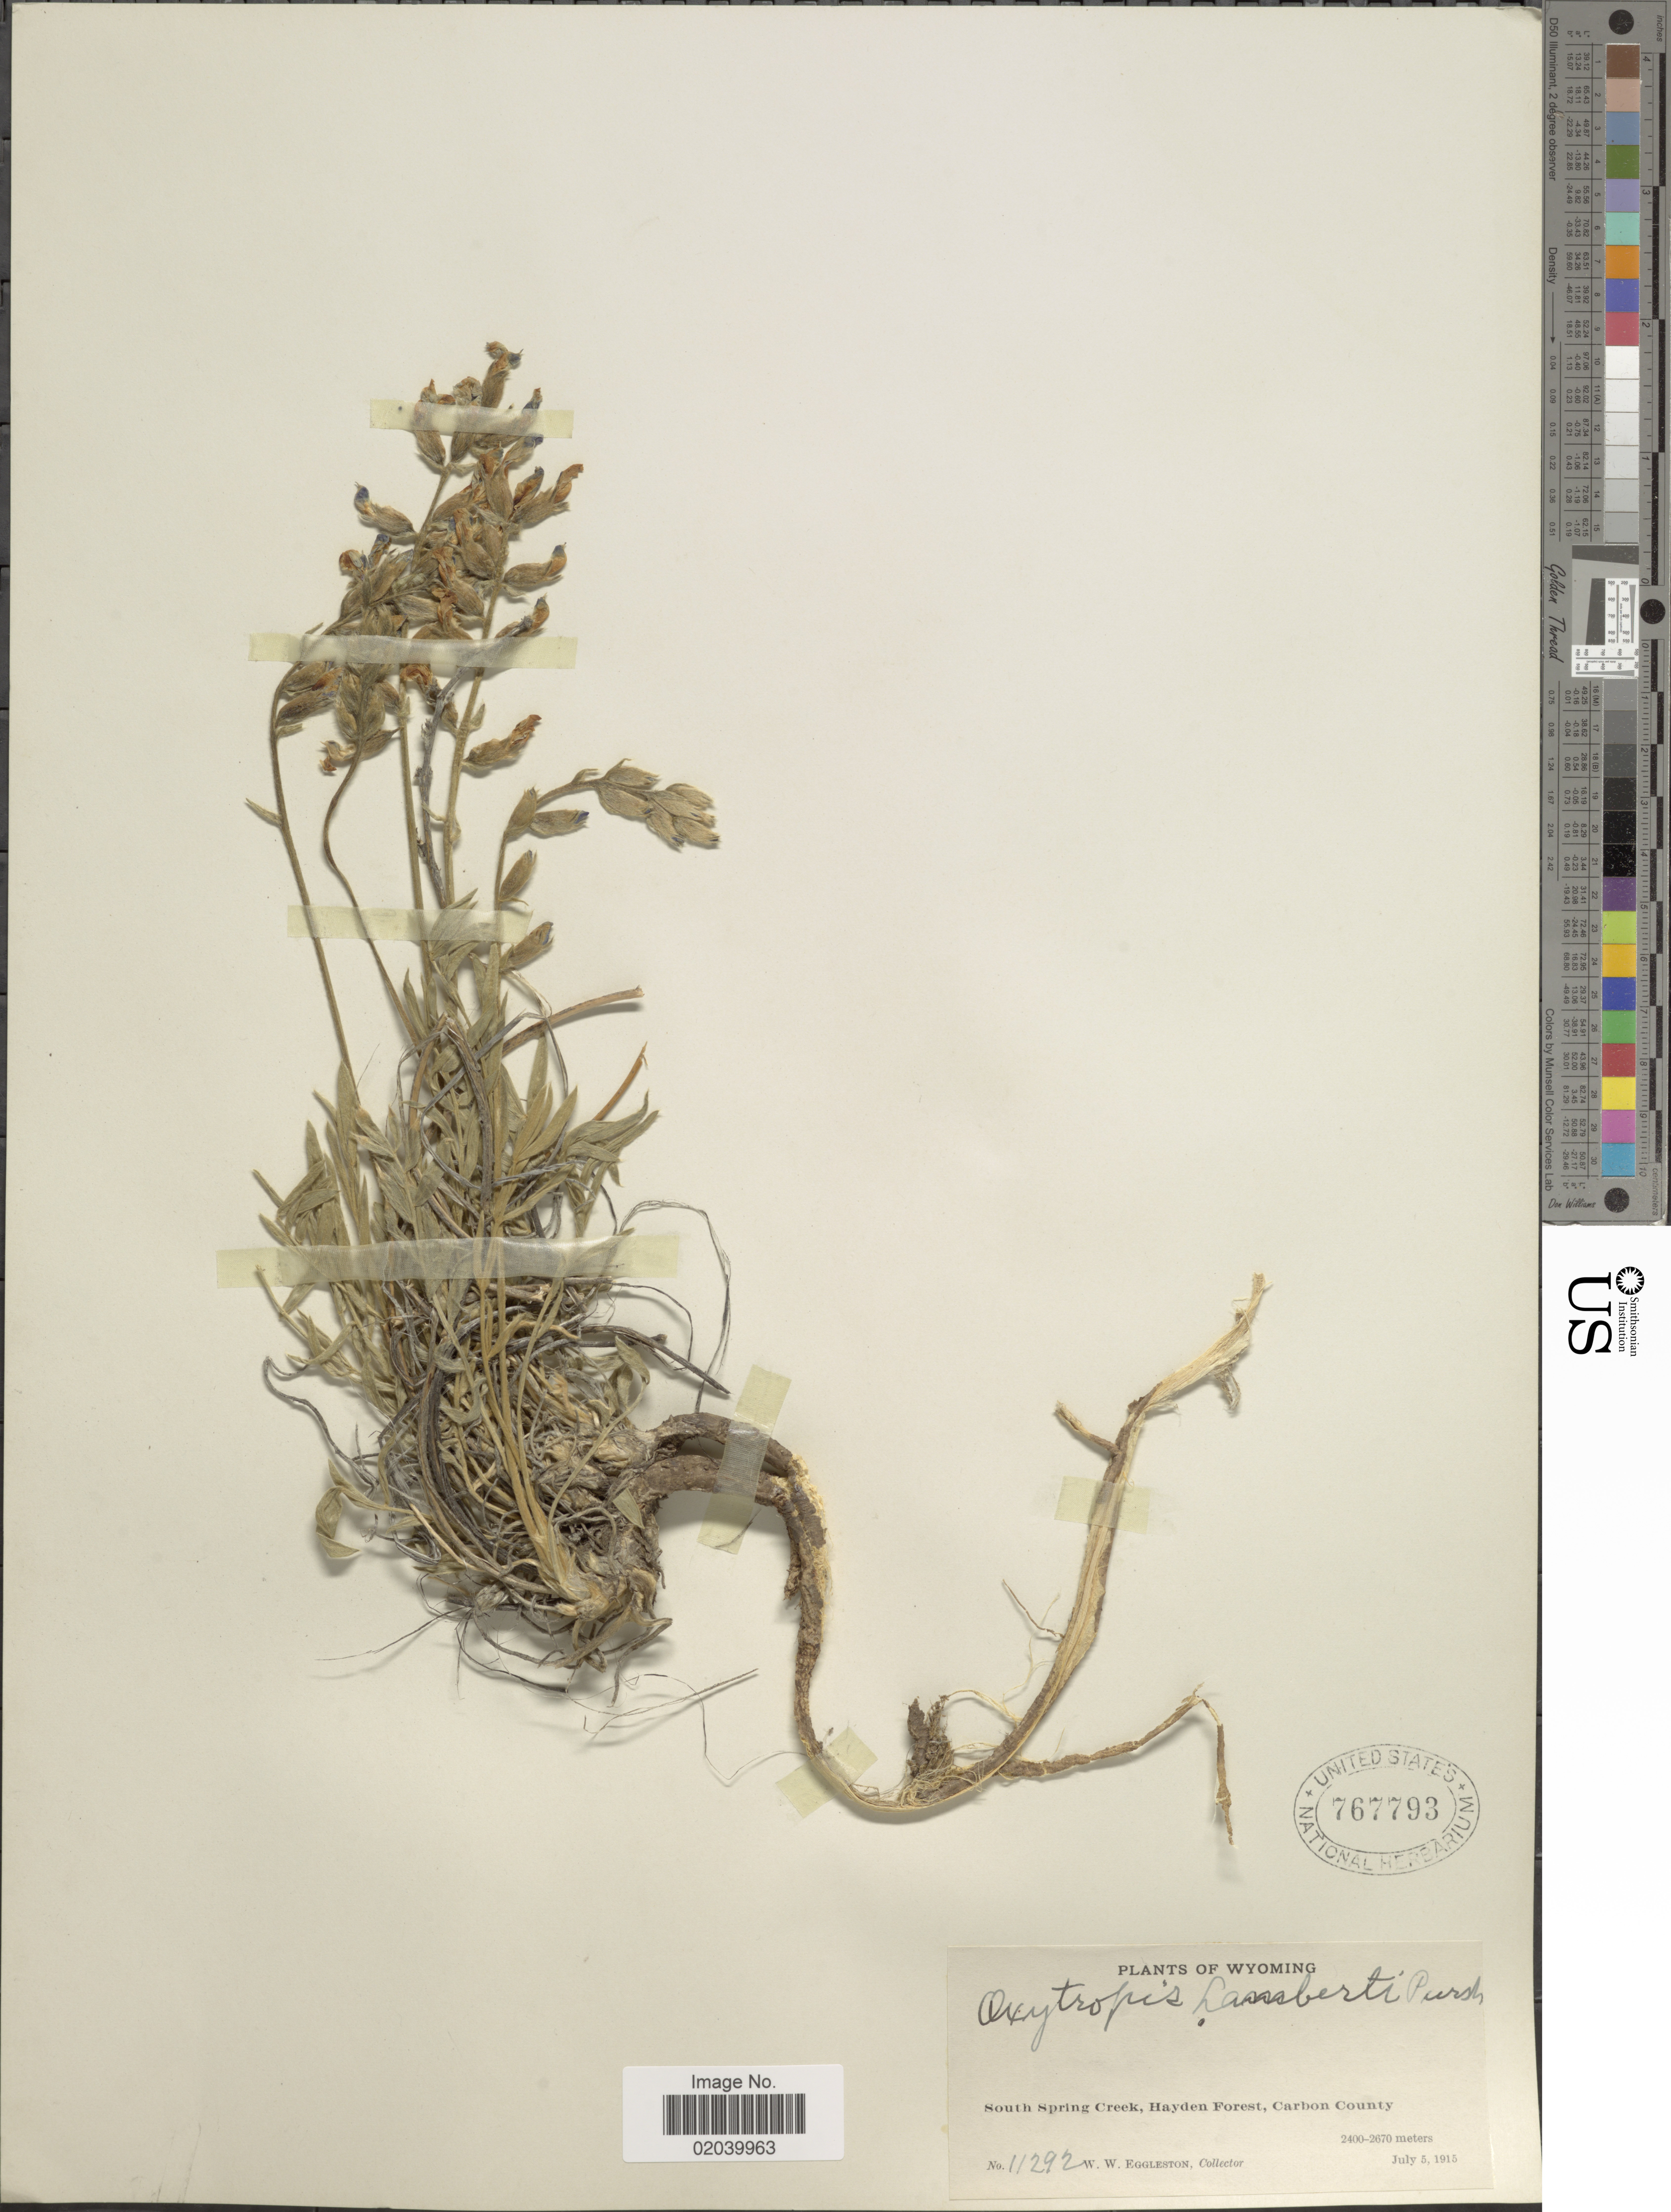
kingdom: Plantae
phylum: Tracheophyta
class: Magnoliopsida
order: Fabales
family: Fabaceae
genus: Oxytropis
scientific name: Oxytropis lambertii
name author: Pursh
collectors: W. W. Eggleston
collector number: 11292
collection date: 1915-07-05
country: United States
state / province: Wyoming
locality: South Spring Creek, Hayden Forest, Carbon Forest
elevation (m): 2400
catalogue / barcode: US 767793